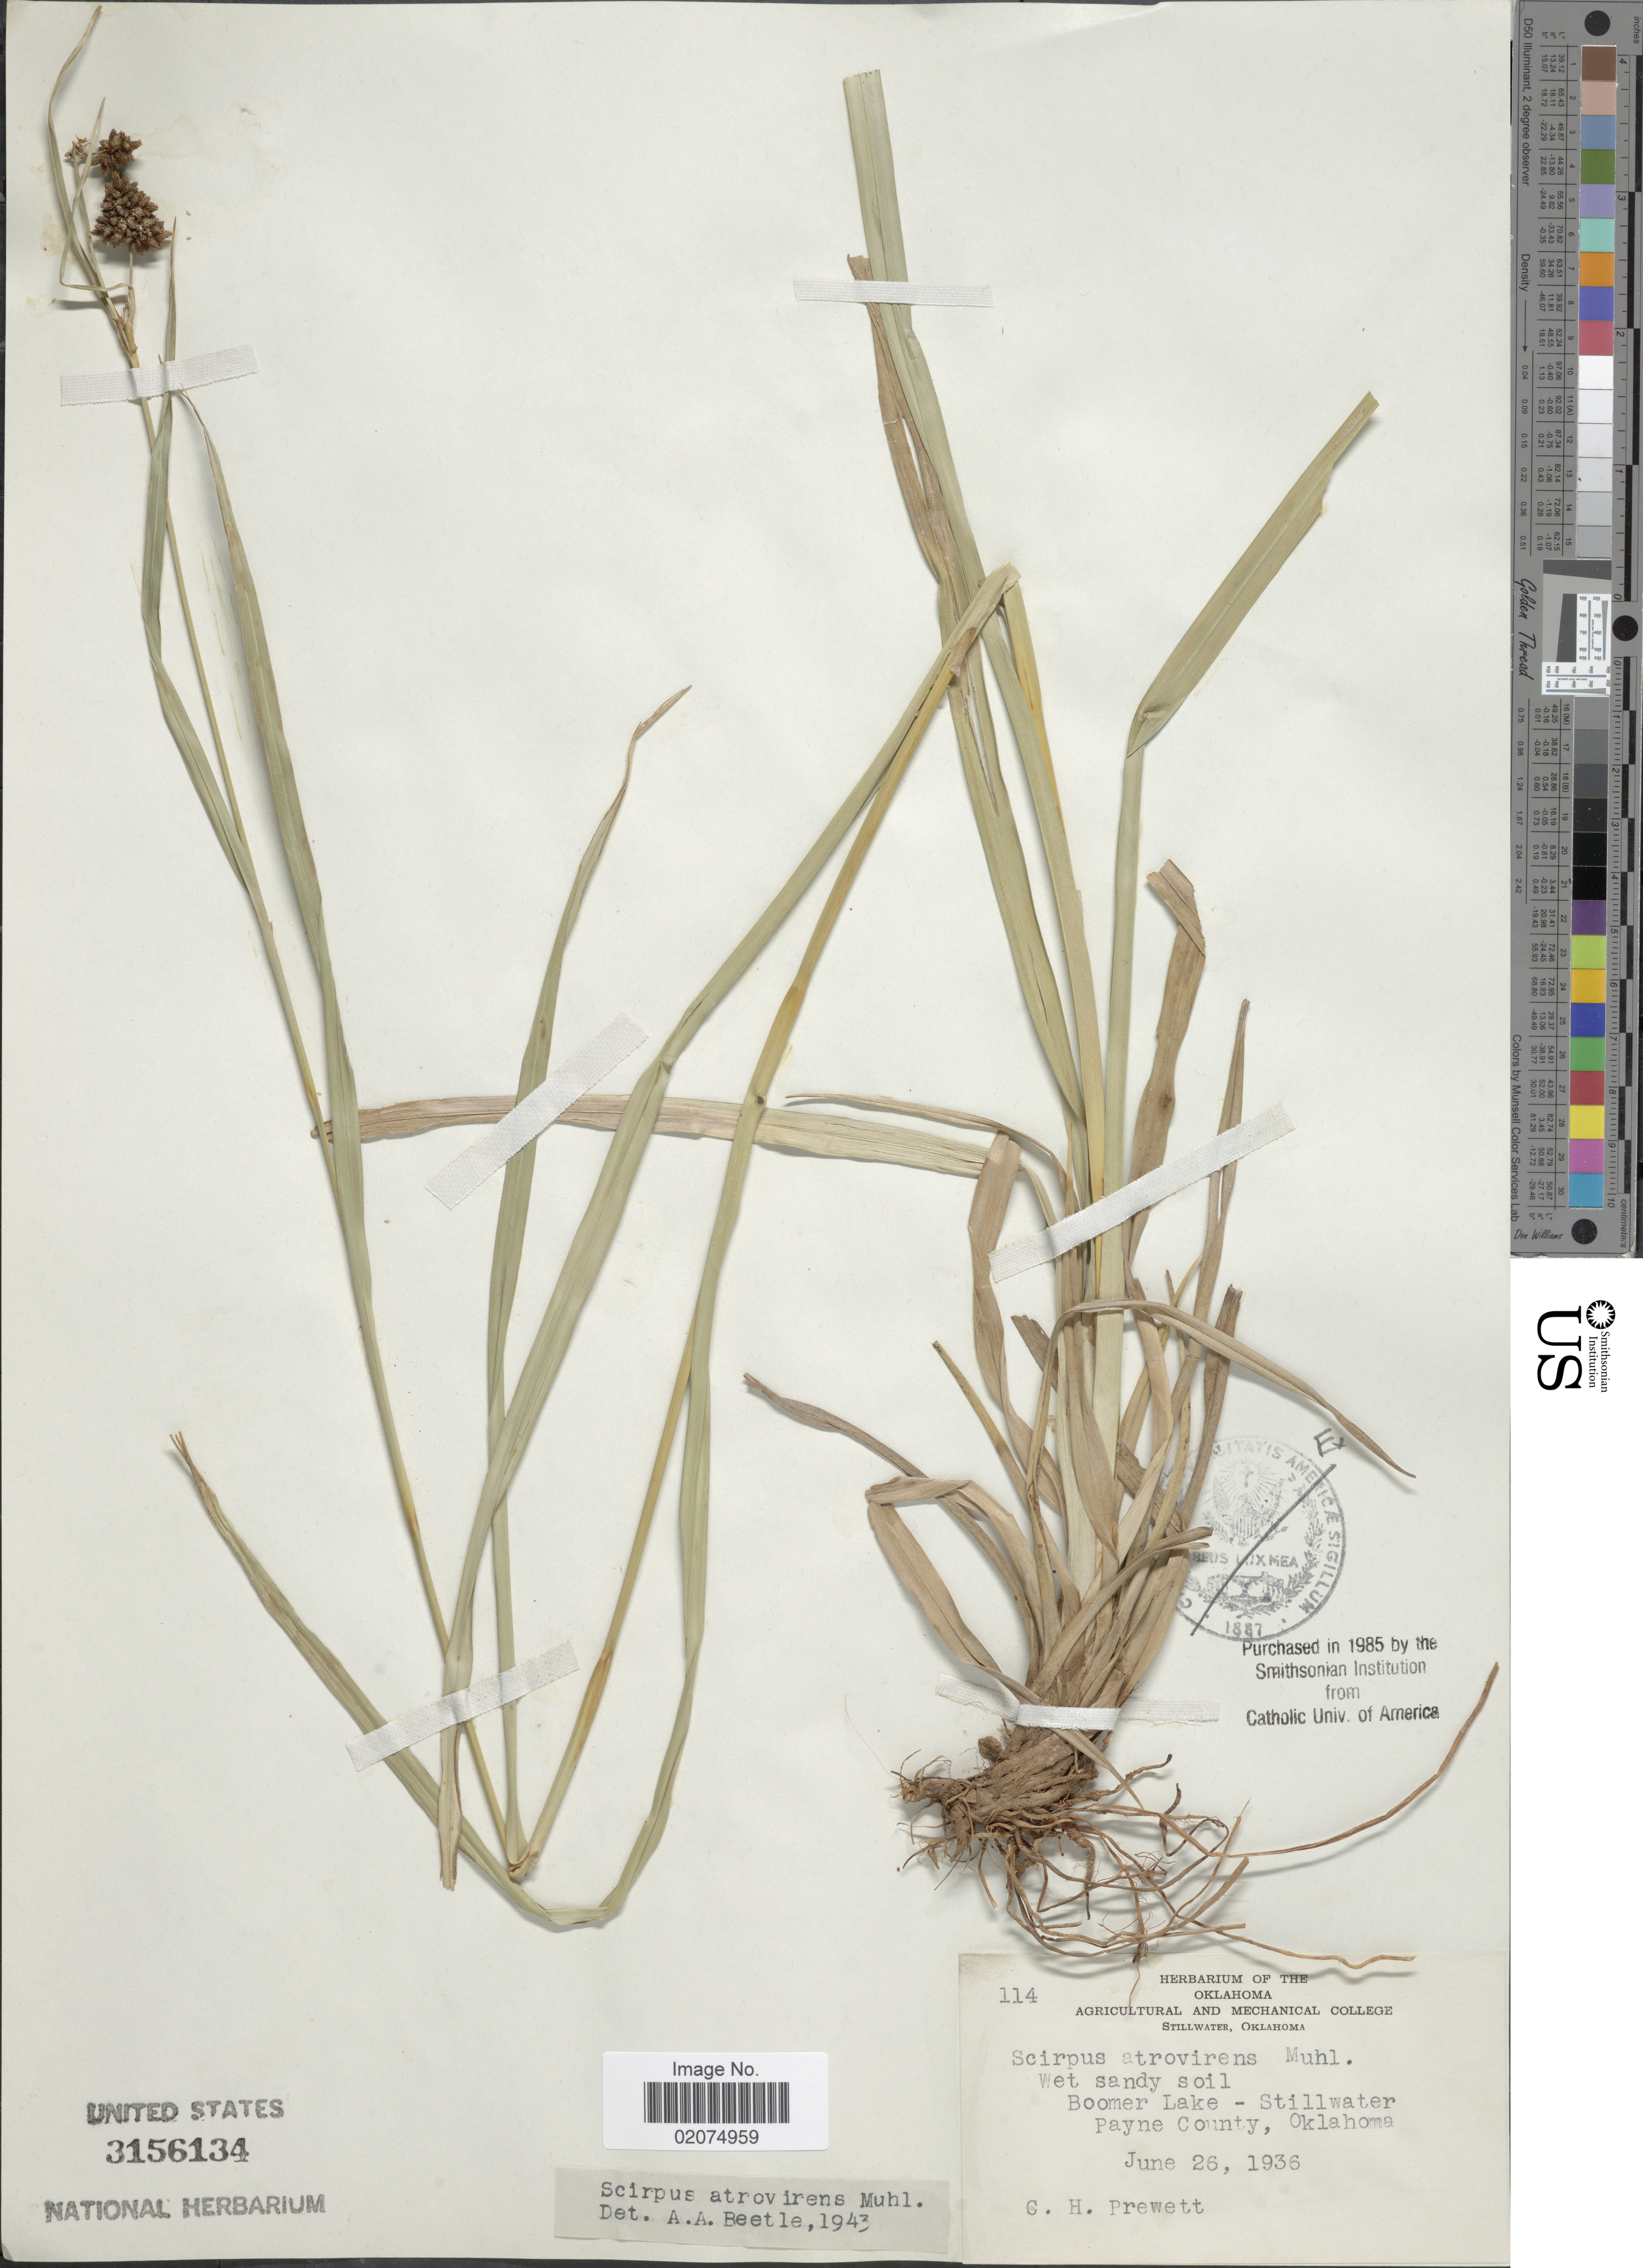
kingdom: Plantae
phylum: Tracheophyta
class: Liliopsida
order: Poales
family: Cyperaceae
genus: Scirpus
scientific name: Scirpus atrovirens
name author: Willd.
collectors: C. Prewett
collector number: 114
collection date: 1936-06-26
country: United States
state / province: Oklahoma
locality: Boomer Lake, Stillwater, Payne County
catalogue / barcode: US 3156134